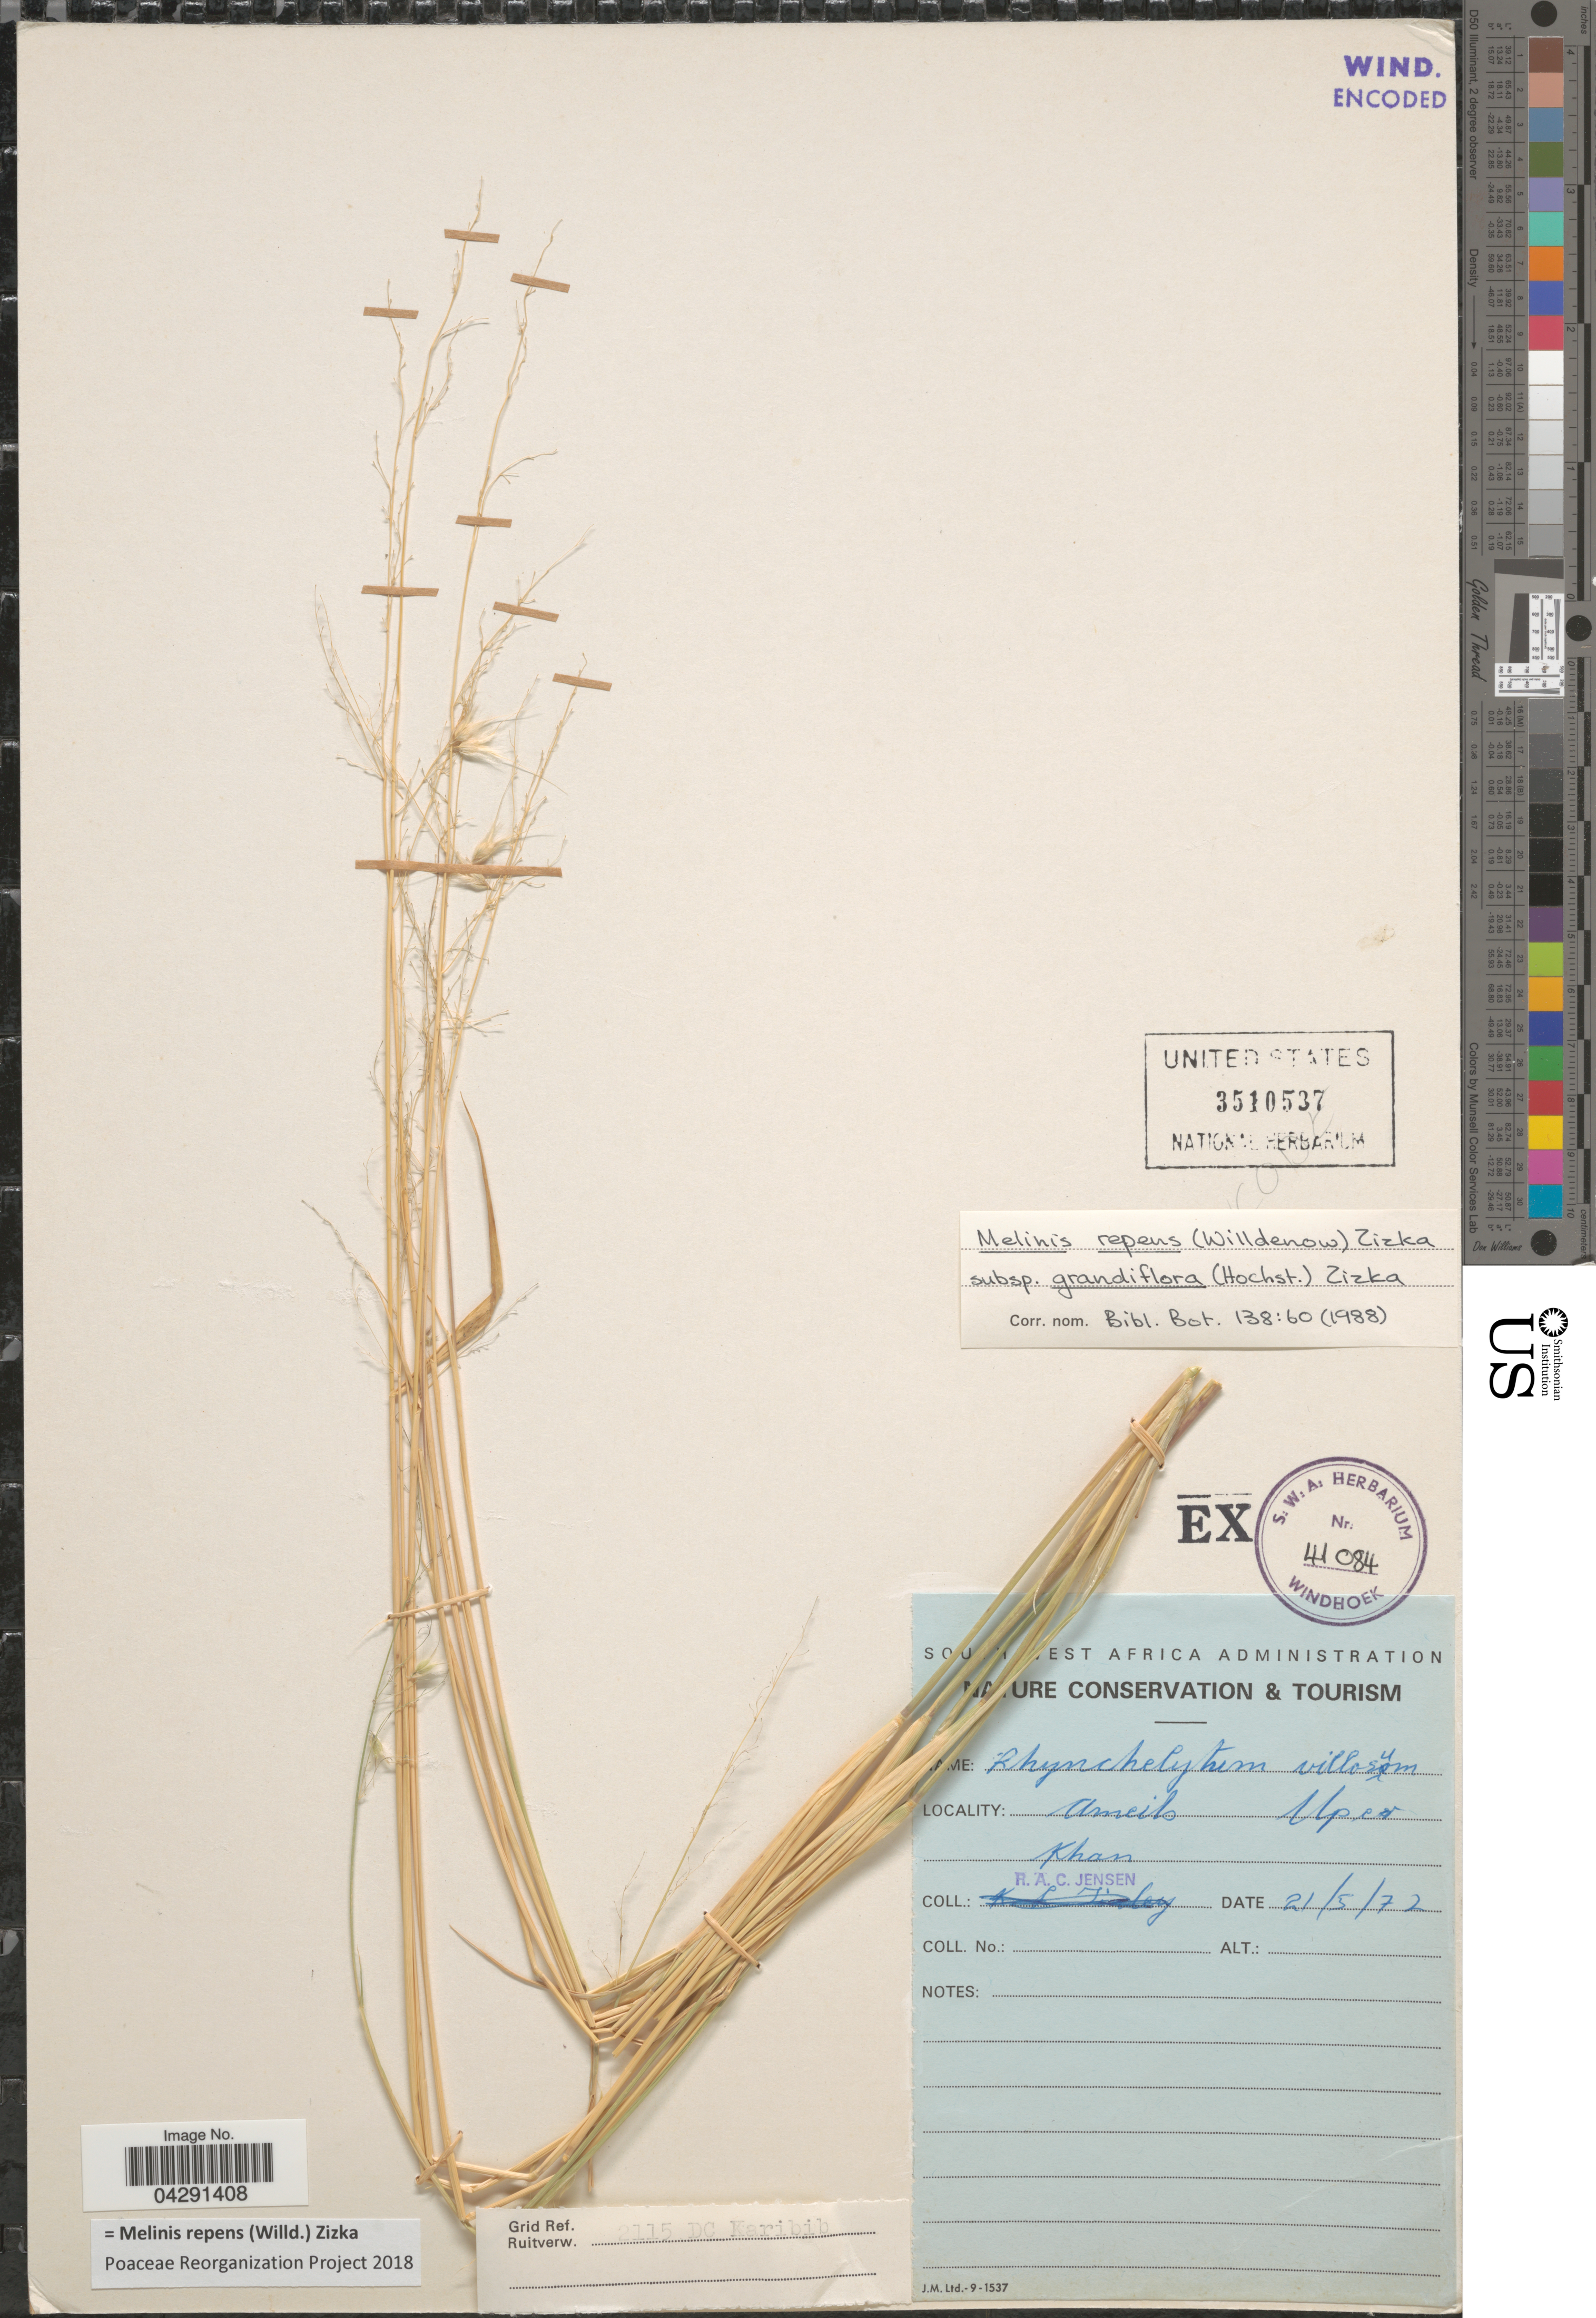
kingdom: Plantae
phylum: Tracheophyta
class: Liliopsida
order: Poales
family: Poaceae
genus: Melinis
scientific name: Melinis repens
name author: (Willd.) Zizka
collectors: R. Jensen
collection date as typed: Transcribed d/m/y: 21/5/72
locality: Ameilo. Uper. Khan.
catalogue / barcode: US 3510537